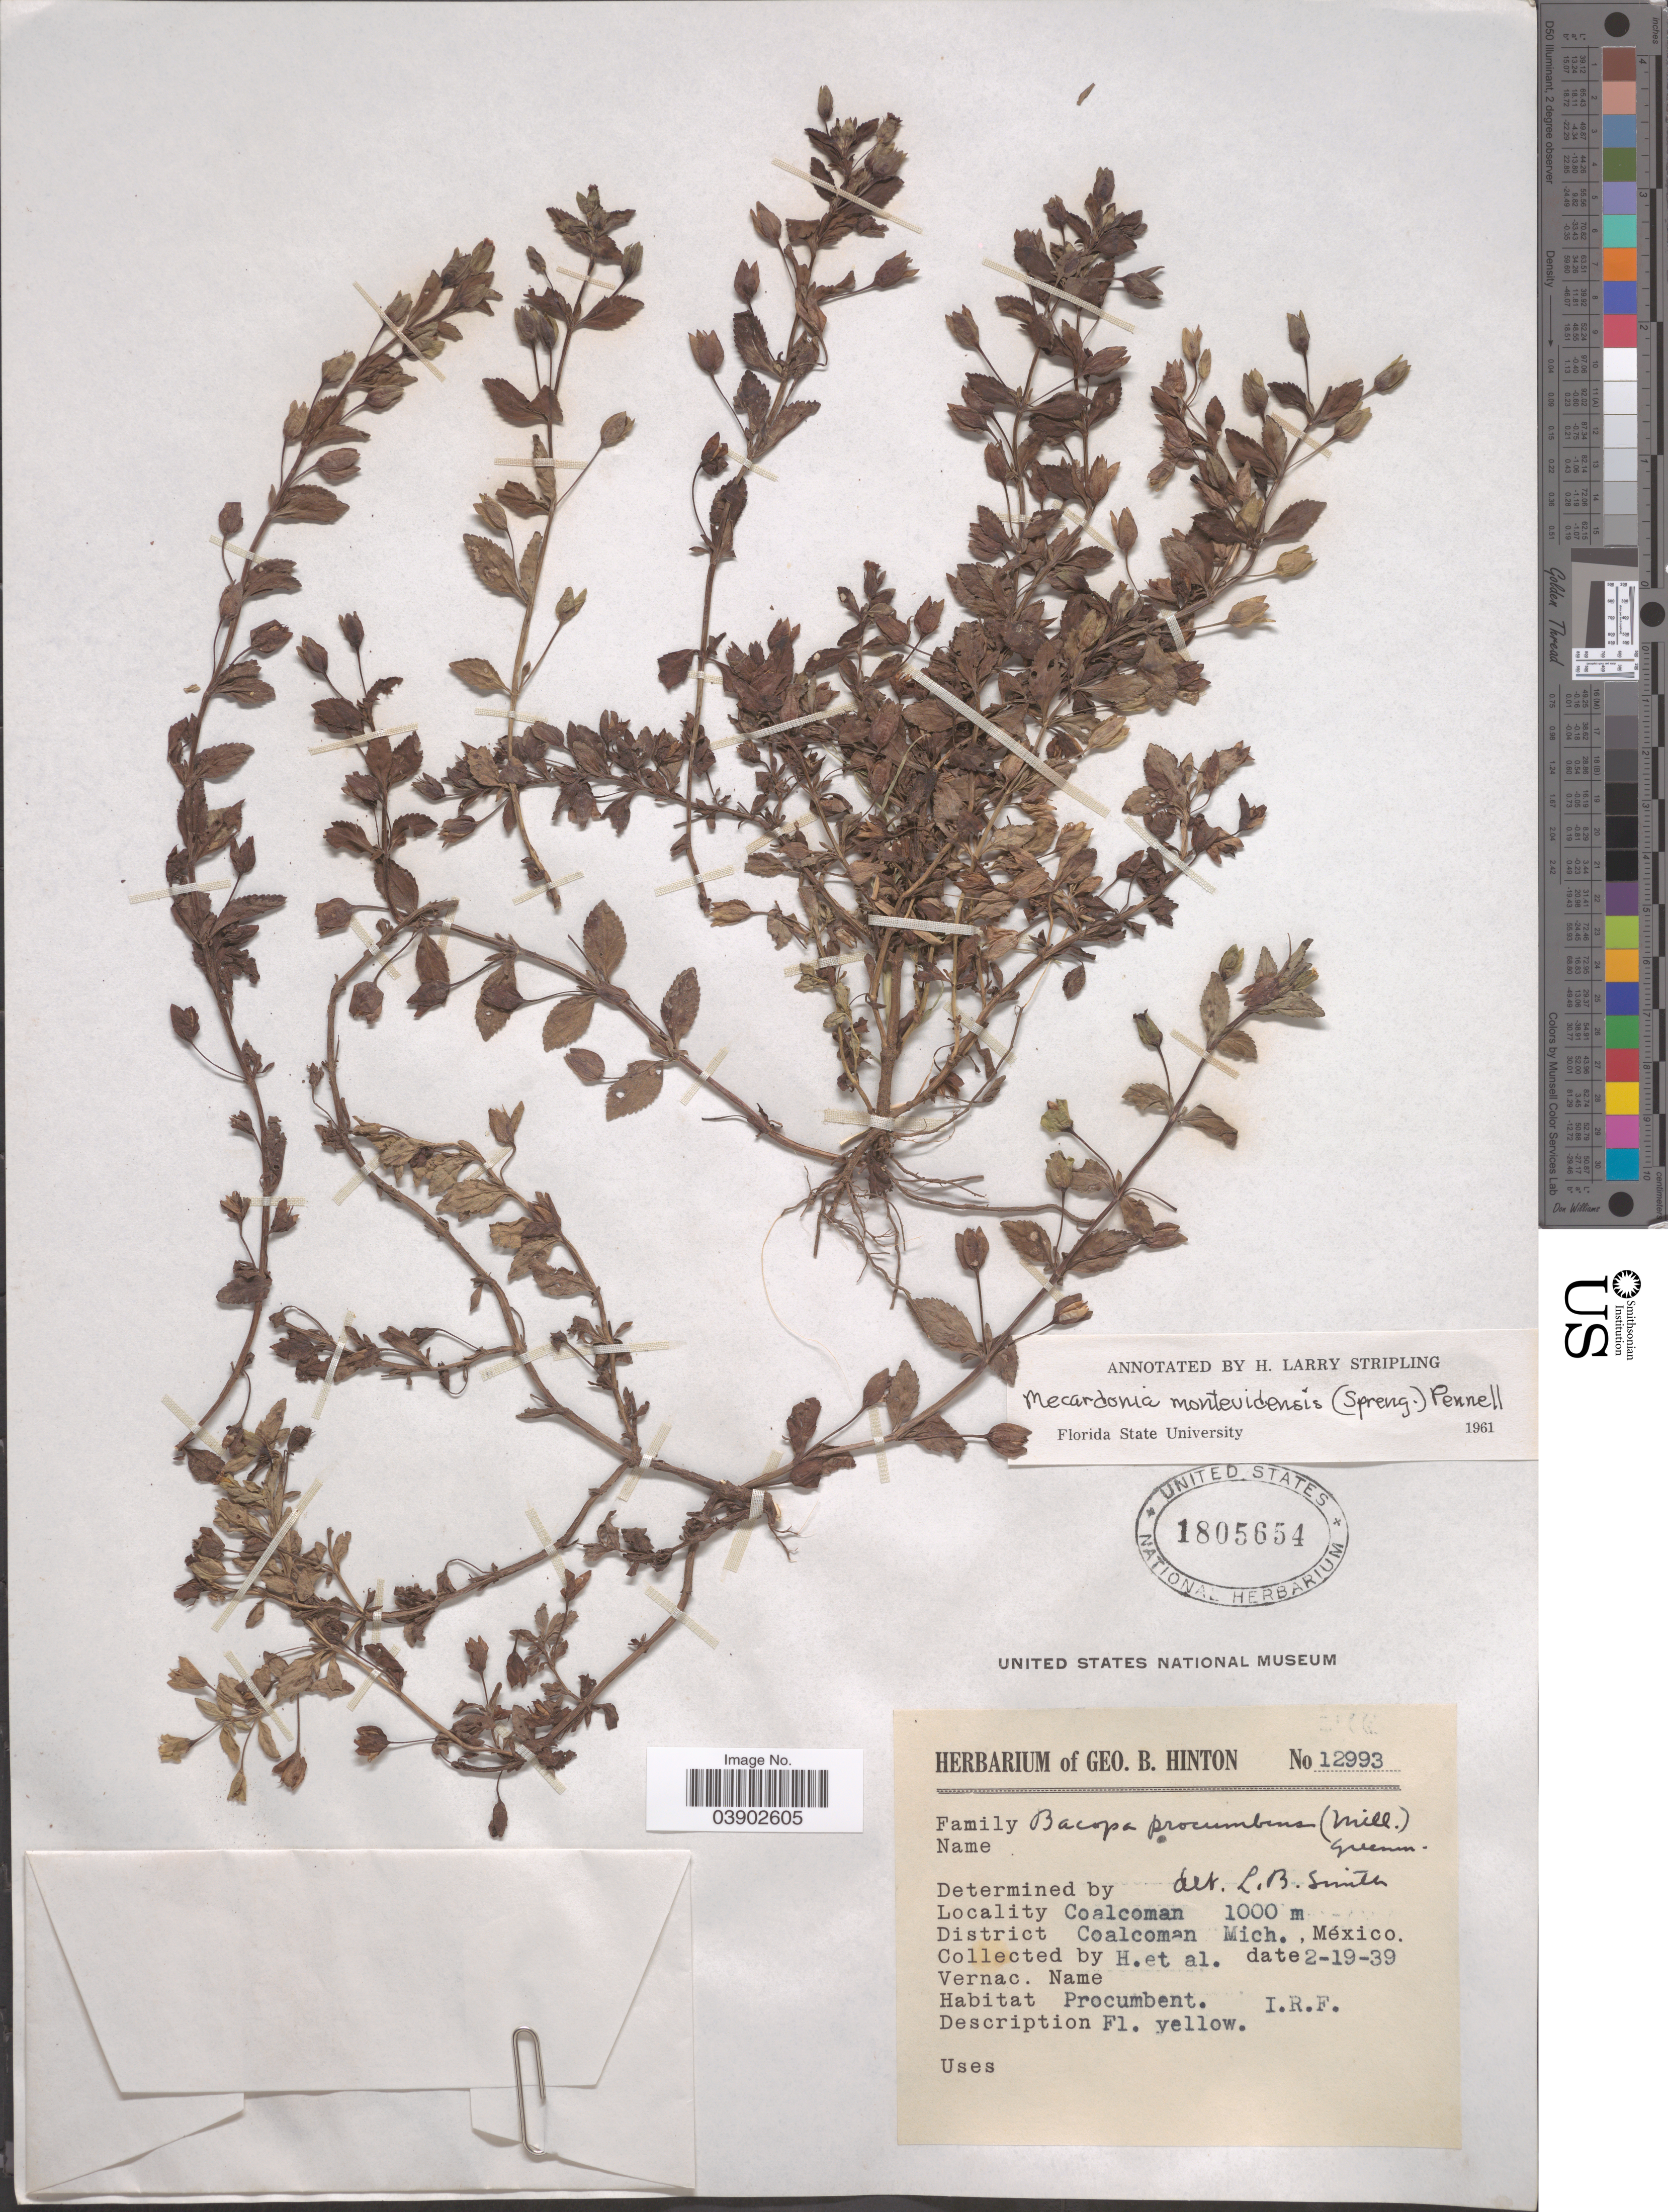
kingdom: Plantae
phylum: Tracheophyta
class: Magnoliopsida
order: Lamiales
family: Plantaginaceae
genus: Mecardonia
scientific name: Mecardonia procumbens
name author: (Mill.) Small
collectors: G. B. Hinton & et al.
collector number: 12993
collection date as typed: Transcribed d/m/y: 19/2/39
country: Mexico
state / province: Michoacán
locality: Coalcoman. District Coalcoman.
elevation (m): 1000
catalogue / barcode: US 1805654